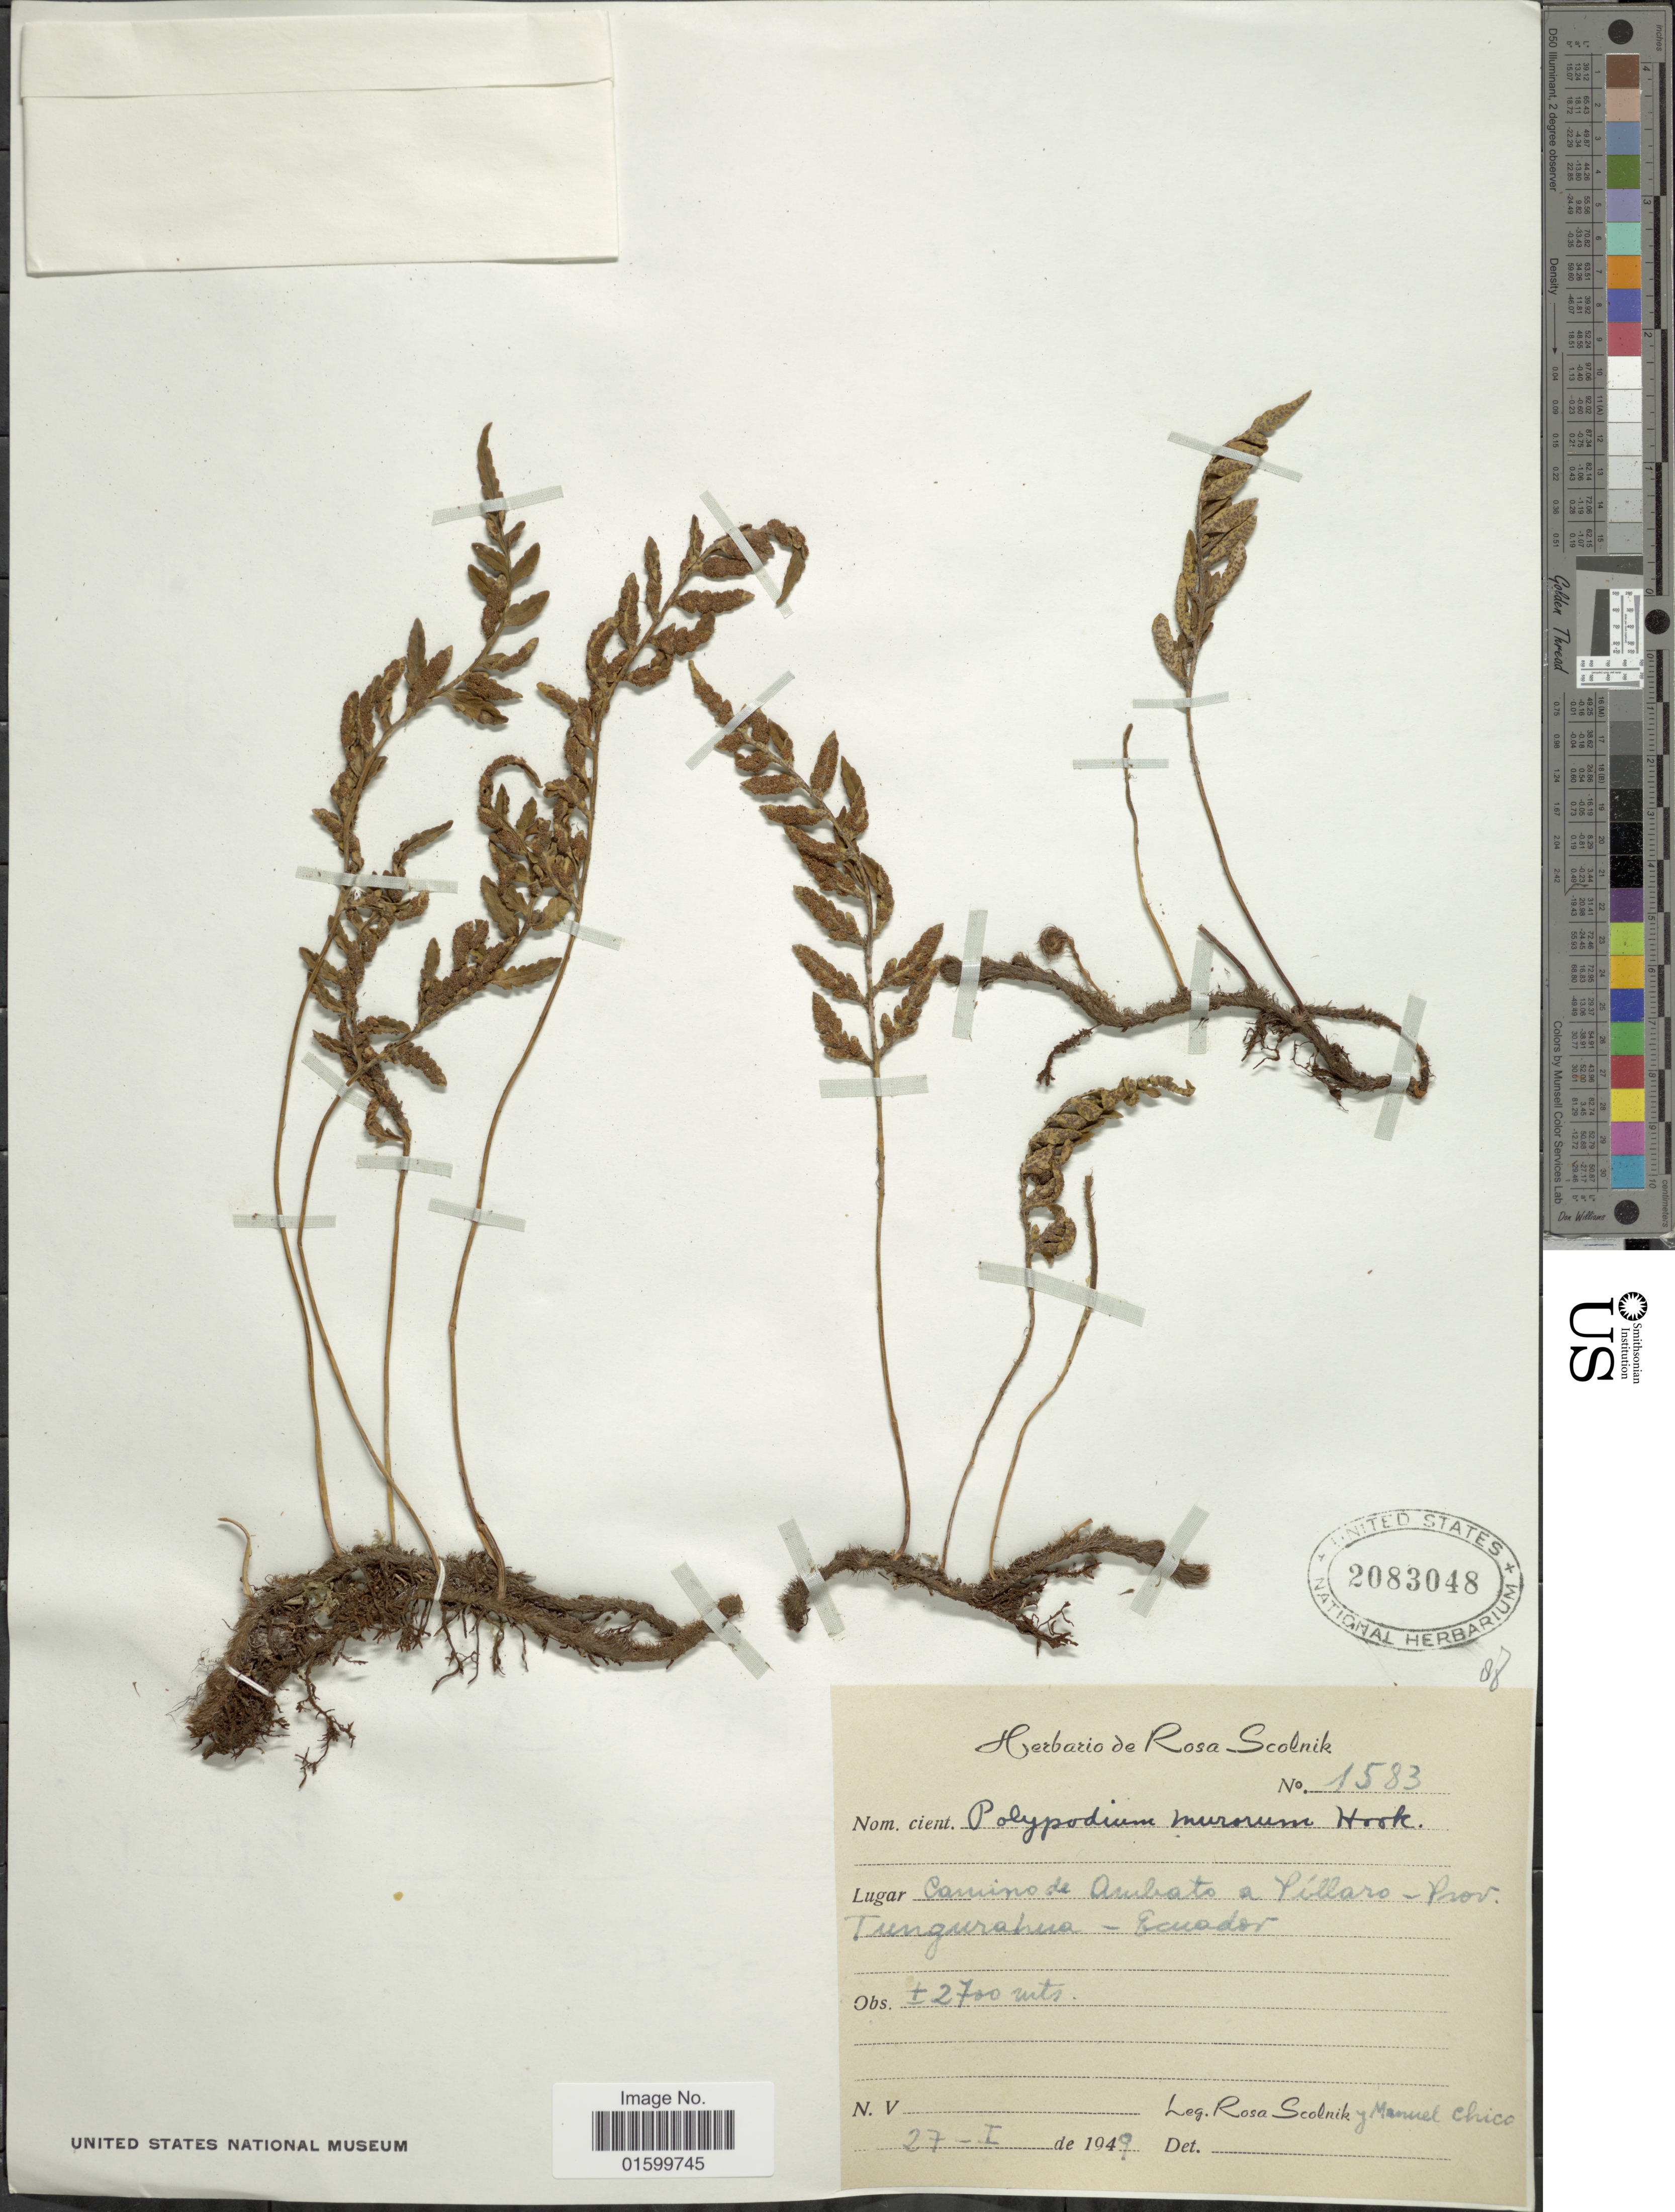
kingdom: Plantae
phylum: Tracheophyta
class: Polypodiopsida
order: Polypodiales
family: Polypodiaceae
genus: Pleopeltis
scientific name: Pleopeltis murorum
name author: (Hook.) A.R. Sm. & Tejero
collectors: R. Scolnik & M. Chico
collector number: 1583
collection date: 1949-01-27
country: Ecuador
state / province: Tungurahua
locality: Camino de Ambato a Pillaro, prov. Tungurahua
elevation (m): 2700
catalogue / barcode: US 2083048